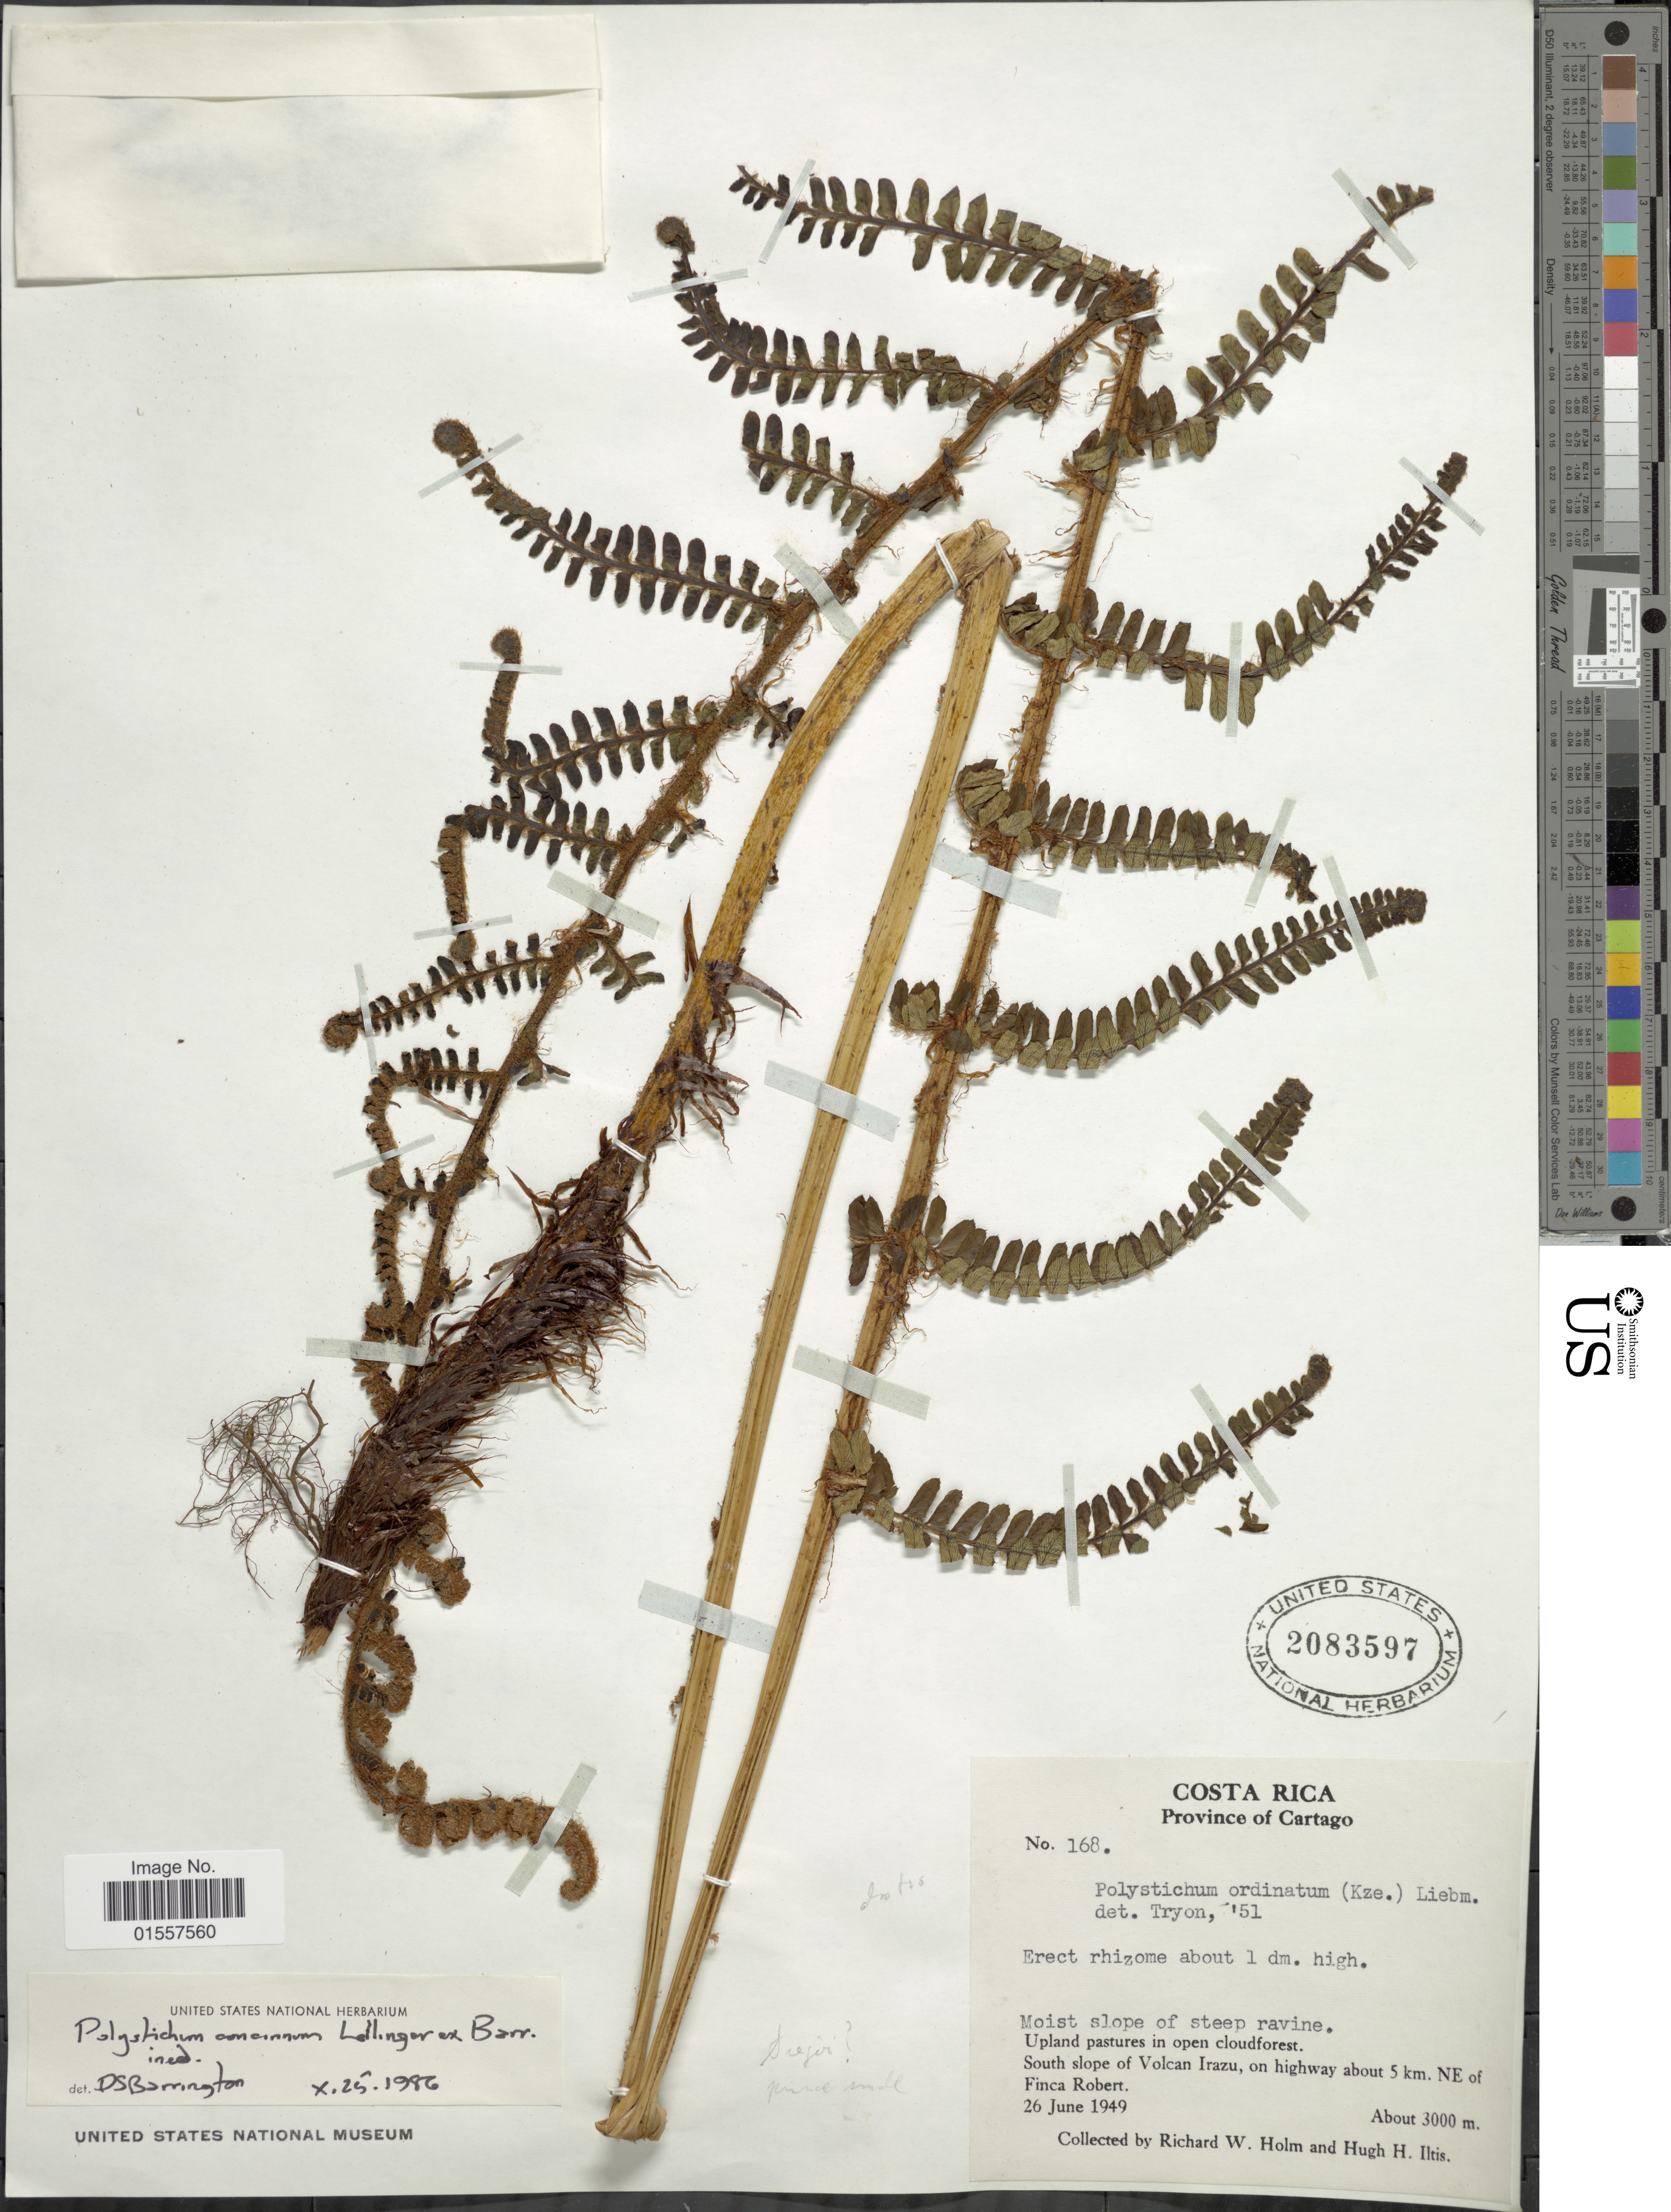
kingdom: Plantae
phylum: Tracheophyta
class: Polypodiopsida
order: Polypodiales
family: Dryopteridaceae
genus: Polystichum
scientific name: Polystichum concinnum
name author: Lellinger ex Barrington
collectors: R. W. Holm & H. H. Iltis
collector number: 168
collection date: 1949-06-26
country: Costa Rica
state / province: Cartago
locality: Procince of Cartago, south slope of Volcan Irzau, o highway about 5 km. NE of Finca Robert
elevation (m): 3000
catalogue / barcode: US 2083597